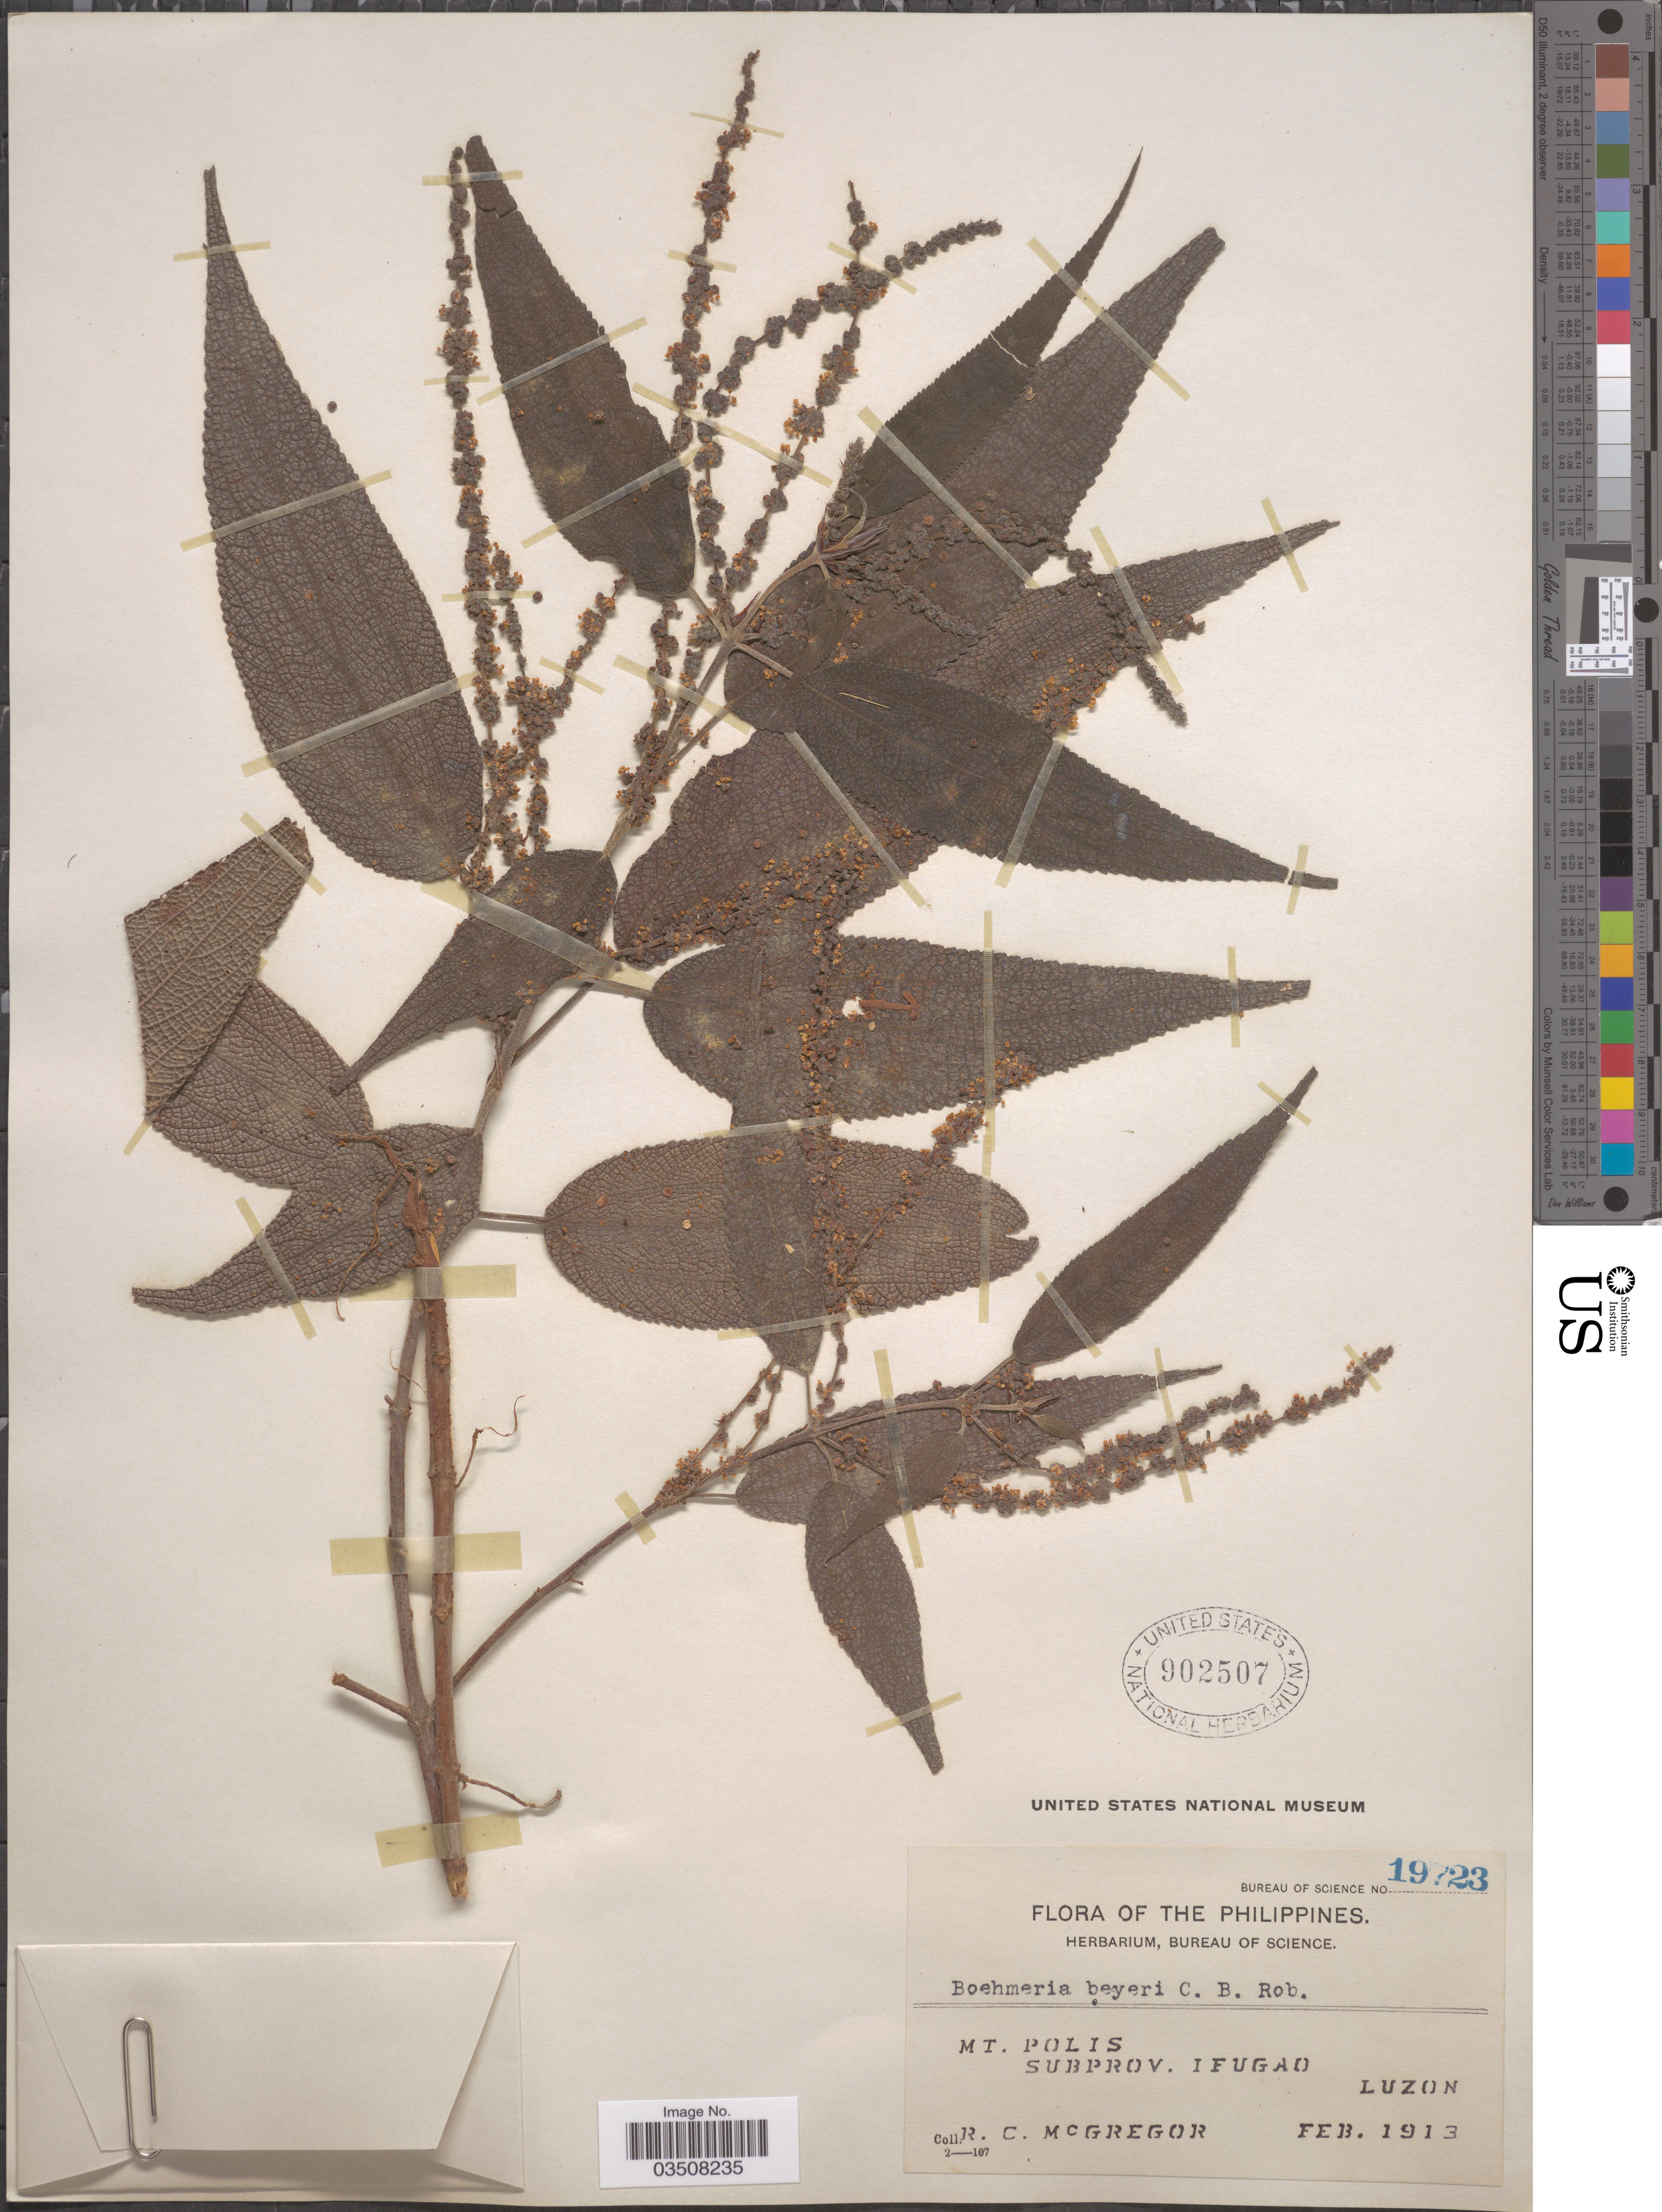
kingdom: Plantae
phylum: Tracheophyta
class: Magnoliopsida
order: Rosales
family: Urticaceae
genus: Boehmeria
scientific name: Boehmeria beyeri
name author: C.B. Rob.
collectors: R. C. McGregor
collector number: Bureau of Science 19723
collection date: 1913-02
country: Philippines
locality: Mt. Polis, Subprov. Ifugao, Luzon.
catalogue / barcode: US 902507